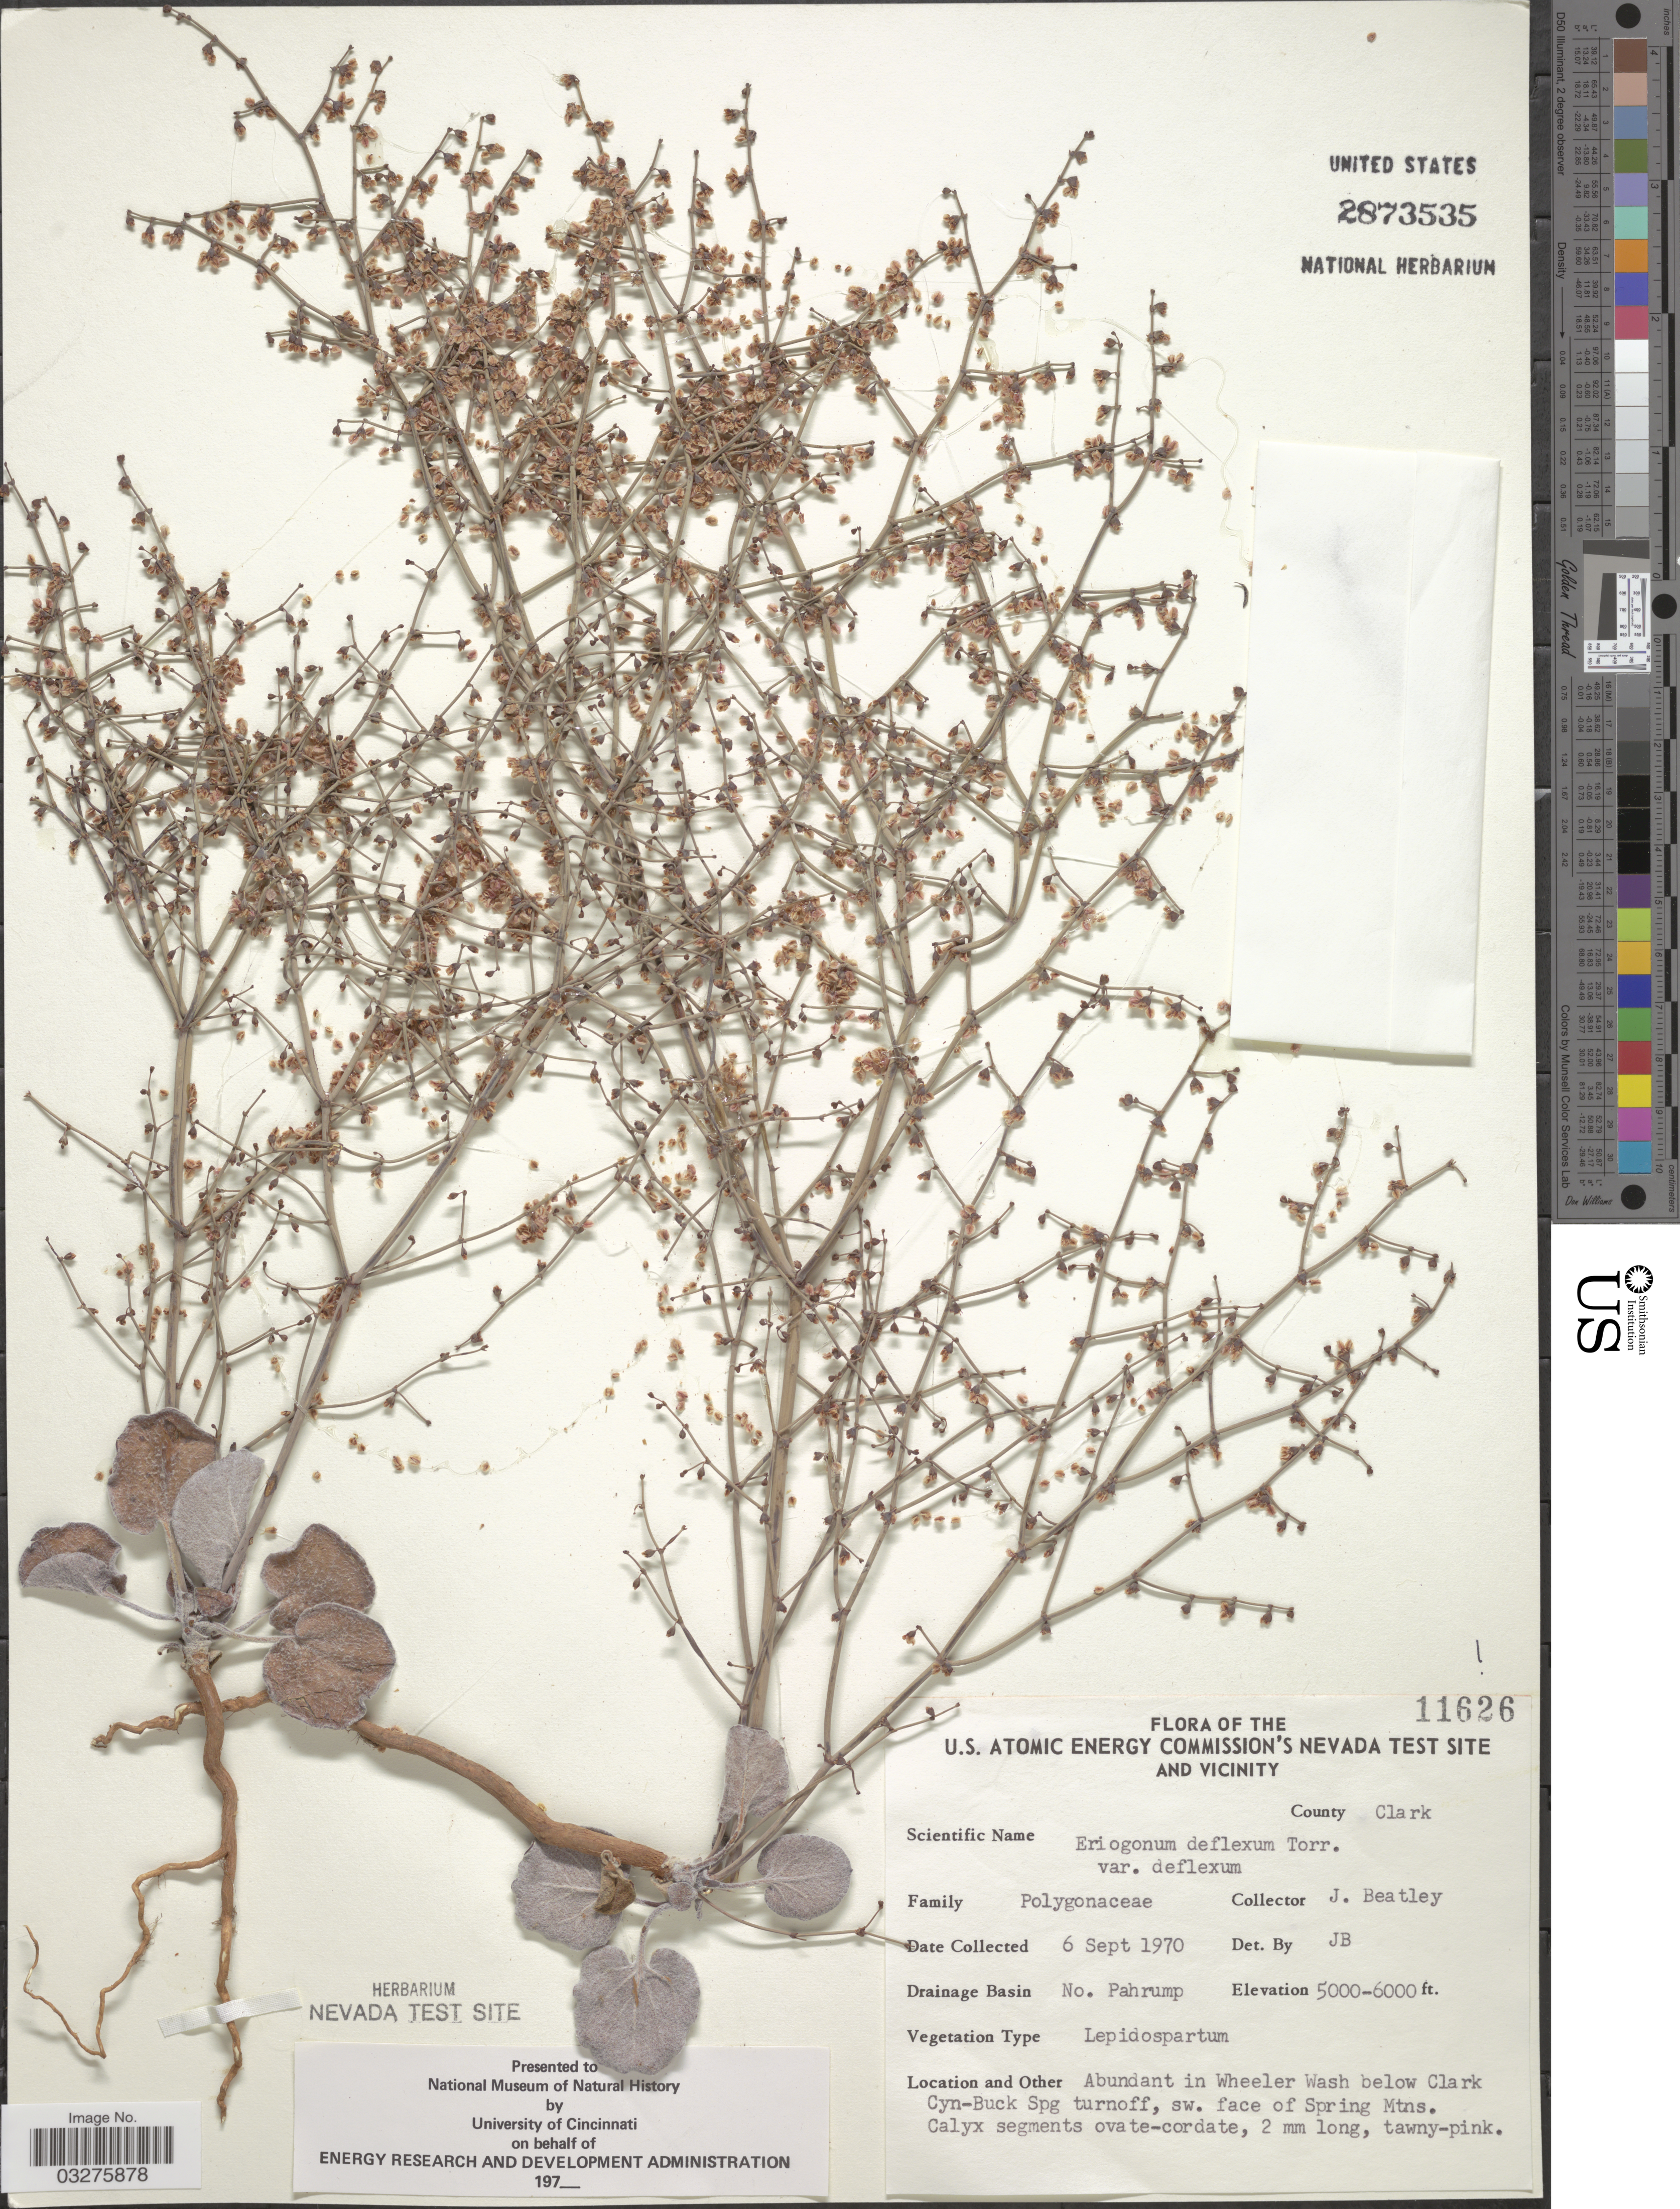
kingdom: Plantae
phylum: Tracheophyta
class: Magnoliopsida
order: Caryophyllales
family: Polygonaceae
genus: Eriogonum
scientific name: Eriogonum deflexum var. deflexum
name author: Torr. in Ives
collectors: J. C. Beatley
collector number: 11626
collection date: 1970-09-06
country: United States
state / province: Nevada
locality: U.S. Atomic Energy Commission's Nevada test site and vicinity. County Clark. Drainage Basin No. Pahrump. Abundant in Wheeler Wash below Crak Cyn-Buck Spg turnoff, sw. face of Spring Mtns.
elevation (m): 1524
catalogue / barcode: US 2873535